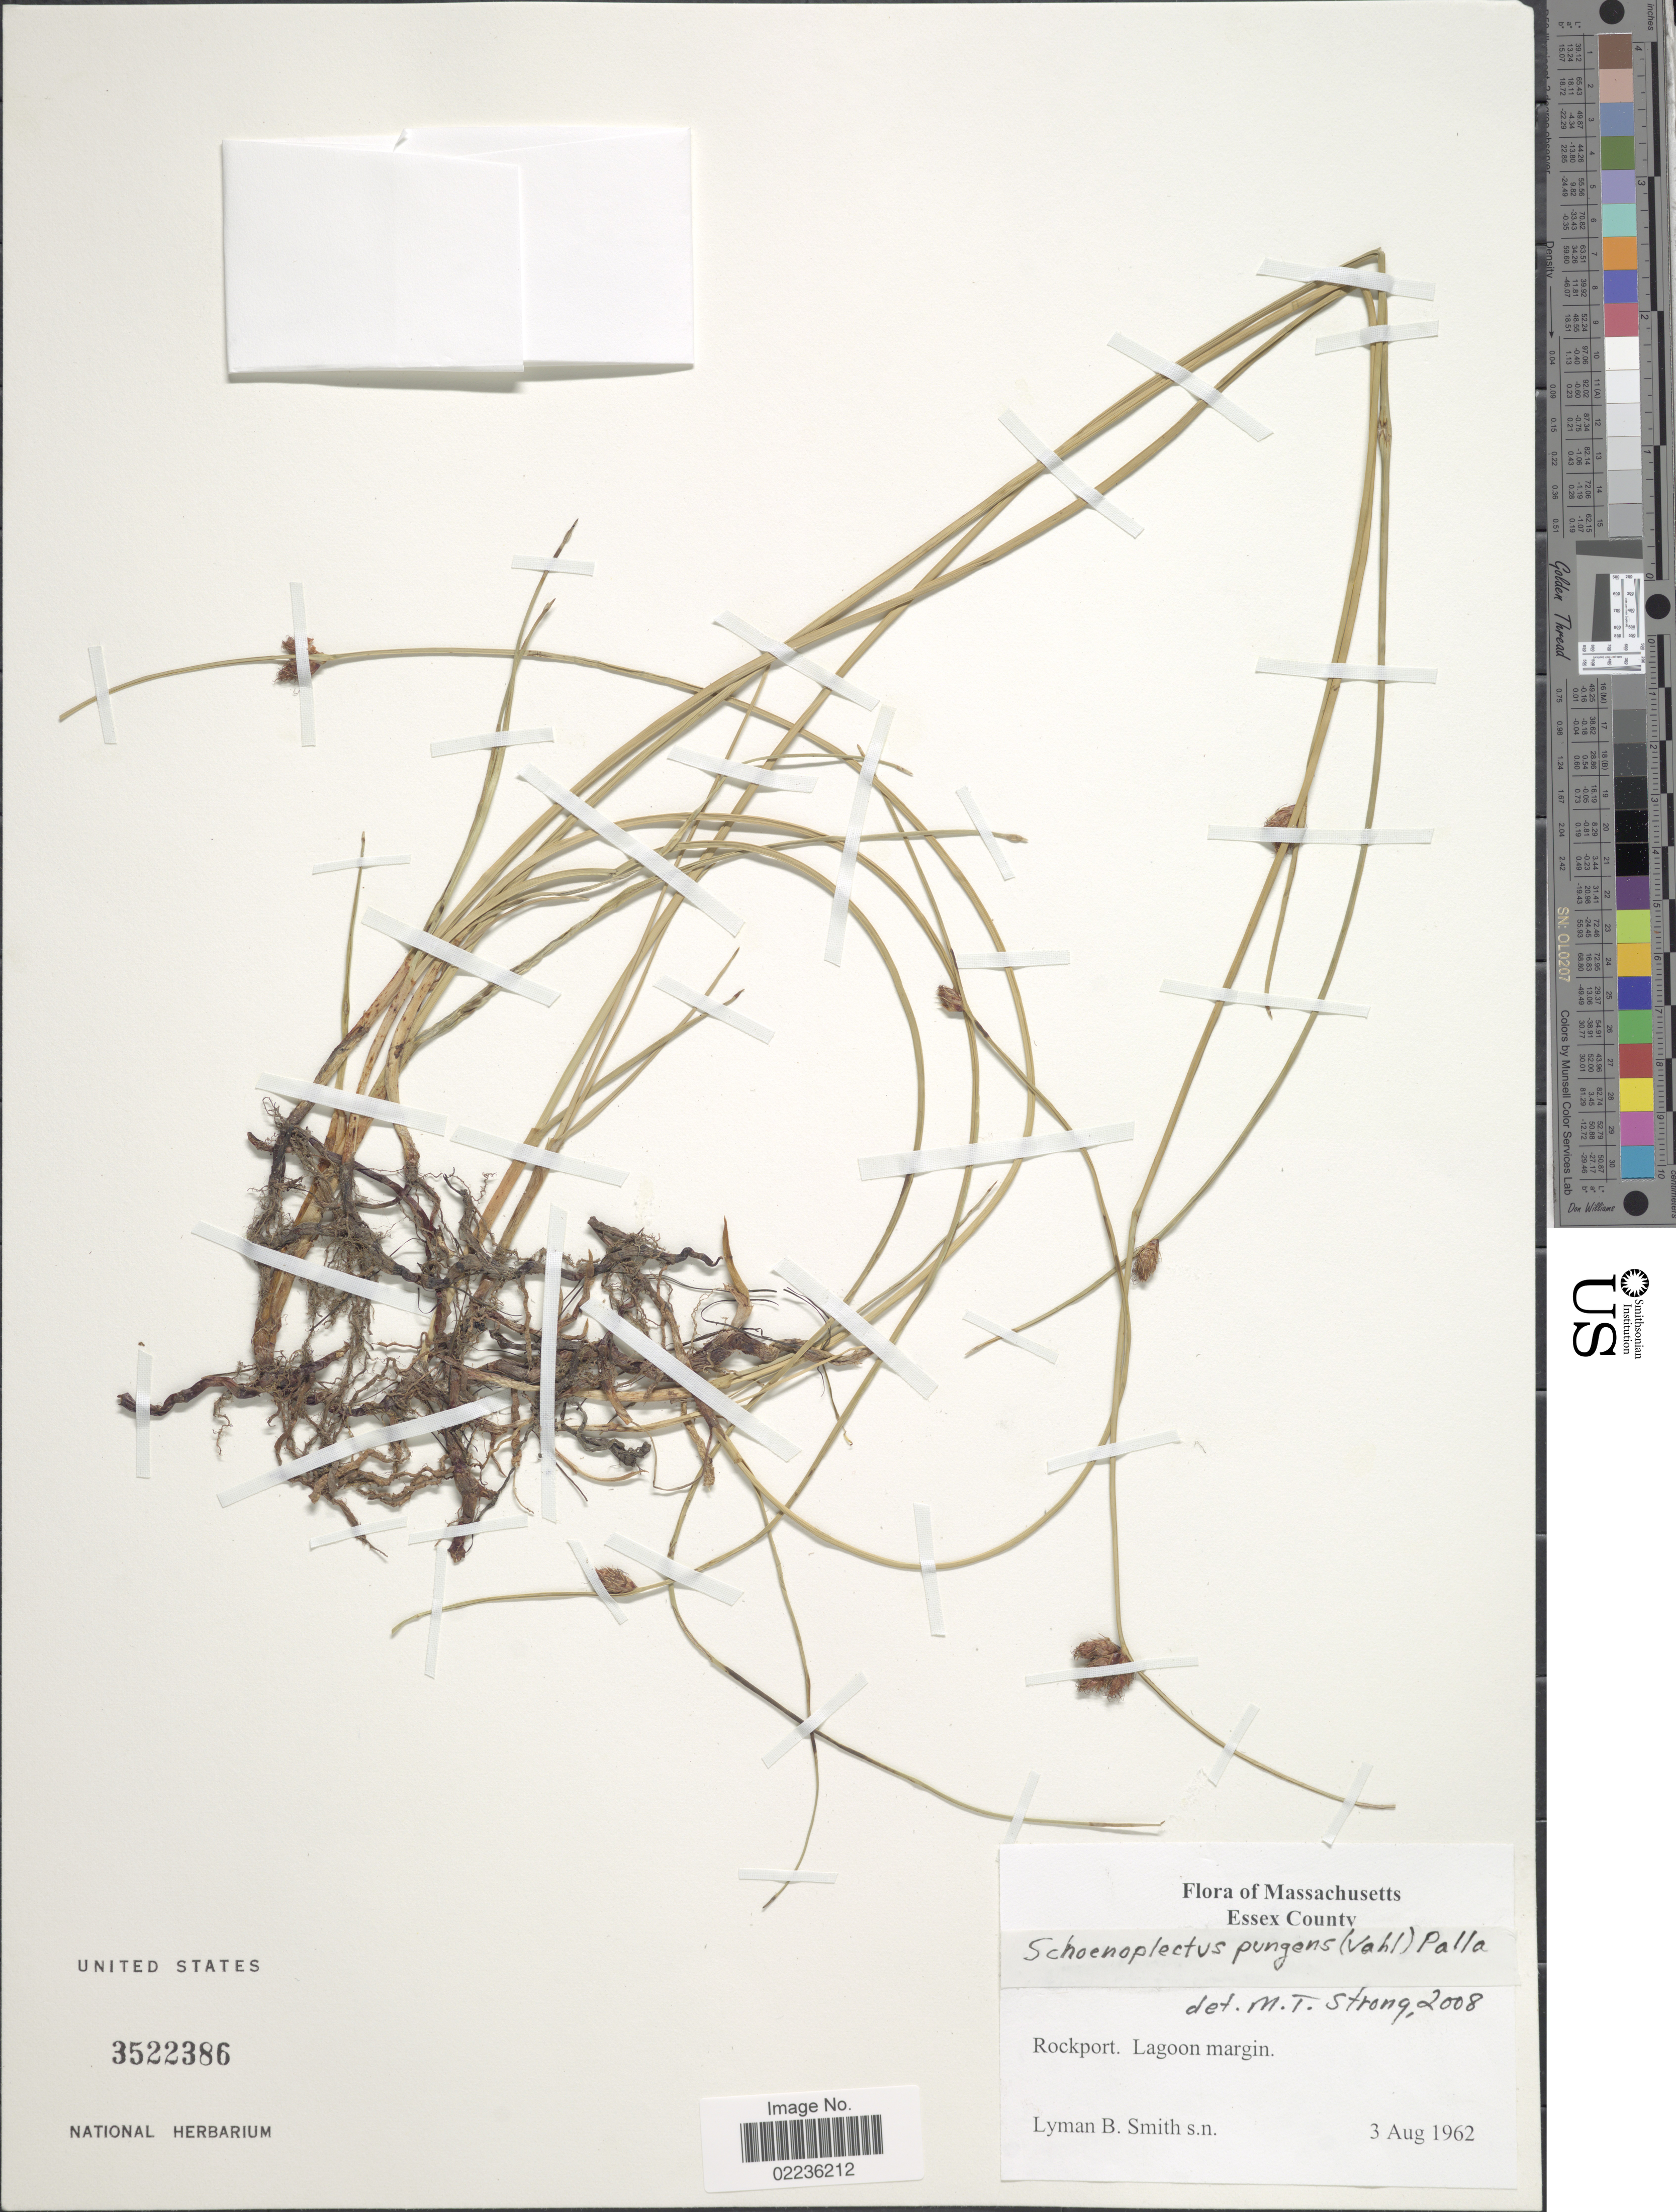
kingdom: Plantae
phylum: Tracheophyta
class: Liliopsida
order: Poales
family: Cyperaceae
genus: Schoenoplectus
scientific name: Schoenoplectus pungens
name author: (Vahl) Palla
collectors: L. Smith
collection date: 1962-08-03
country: United States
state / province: Massachusetts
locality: Essex County. Rockport. Lagoon margin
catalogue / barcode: US 3522386